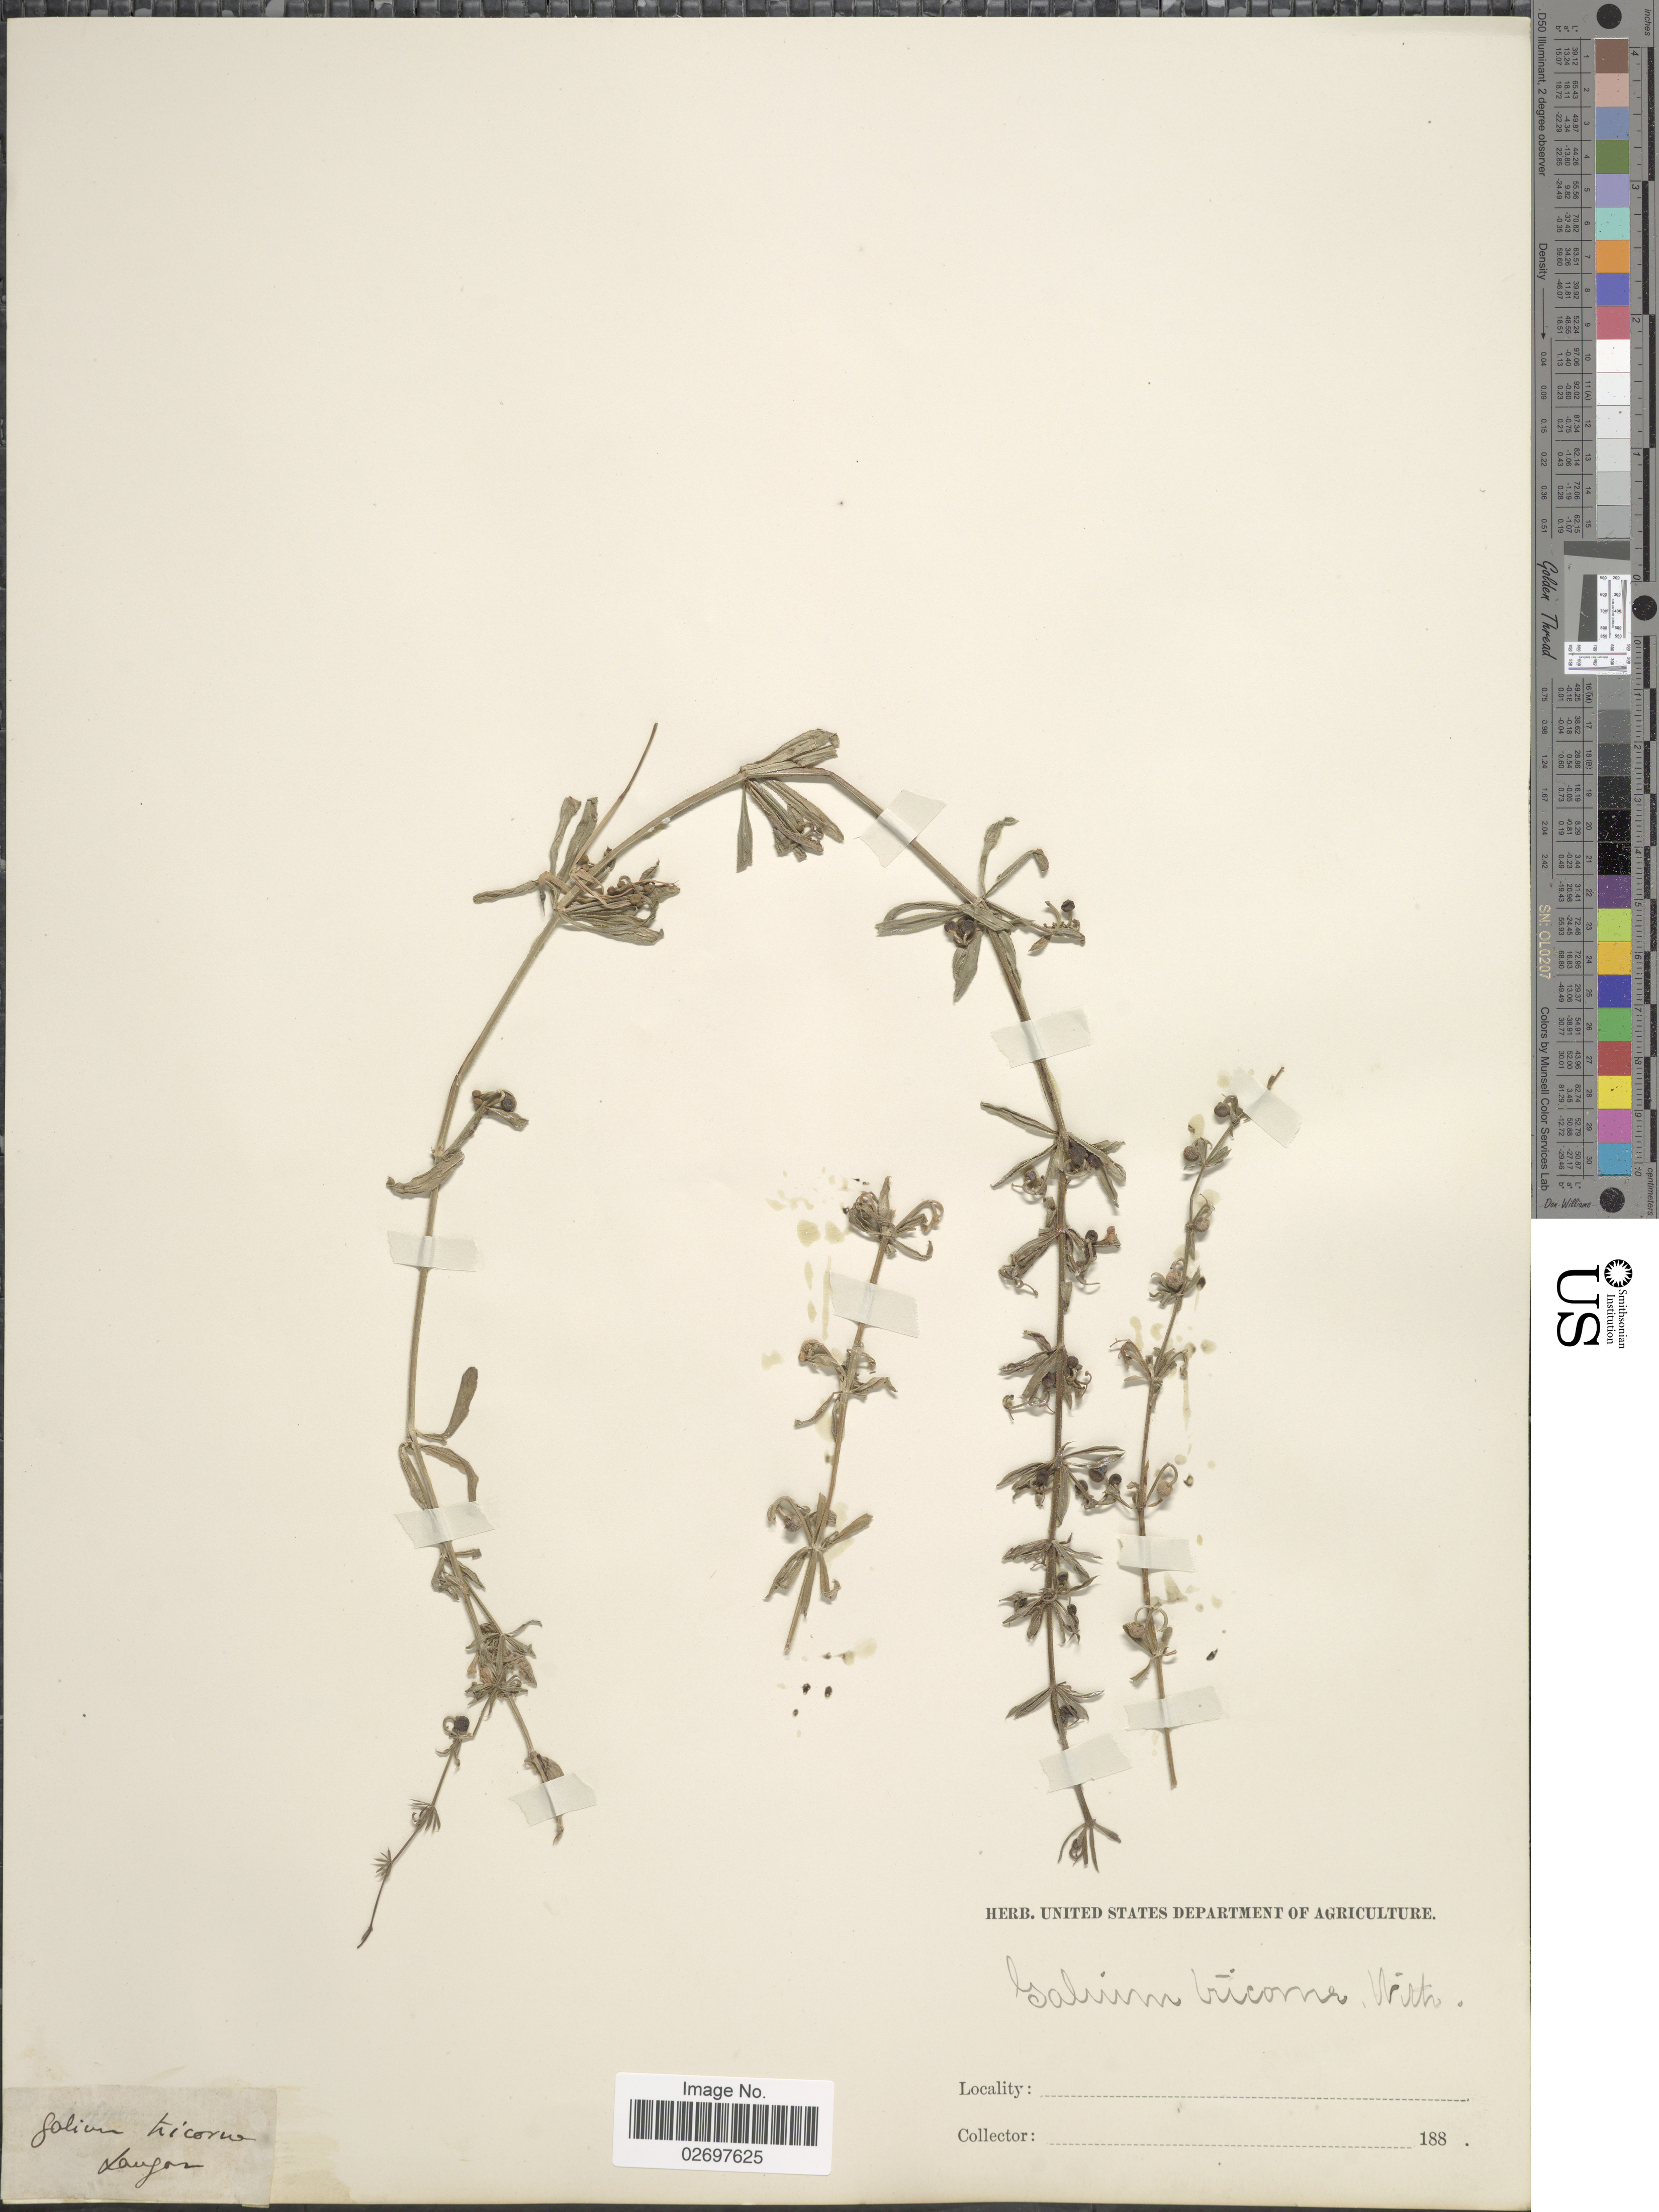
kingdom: Plantae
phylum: Tracheophyta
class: Magnoliopsida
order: Gentianales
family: Rubiaceae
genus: Galium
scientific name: Galium tricorne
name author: Stokes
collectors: Laugor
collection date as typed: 188